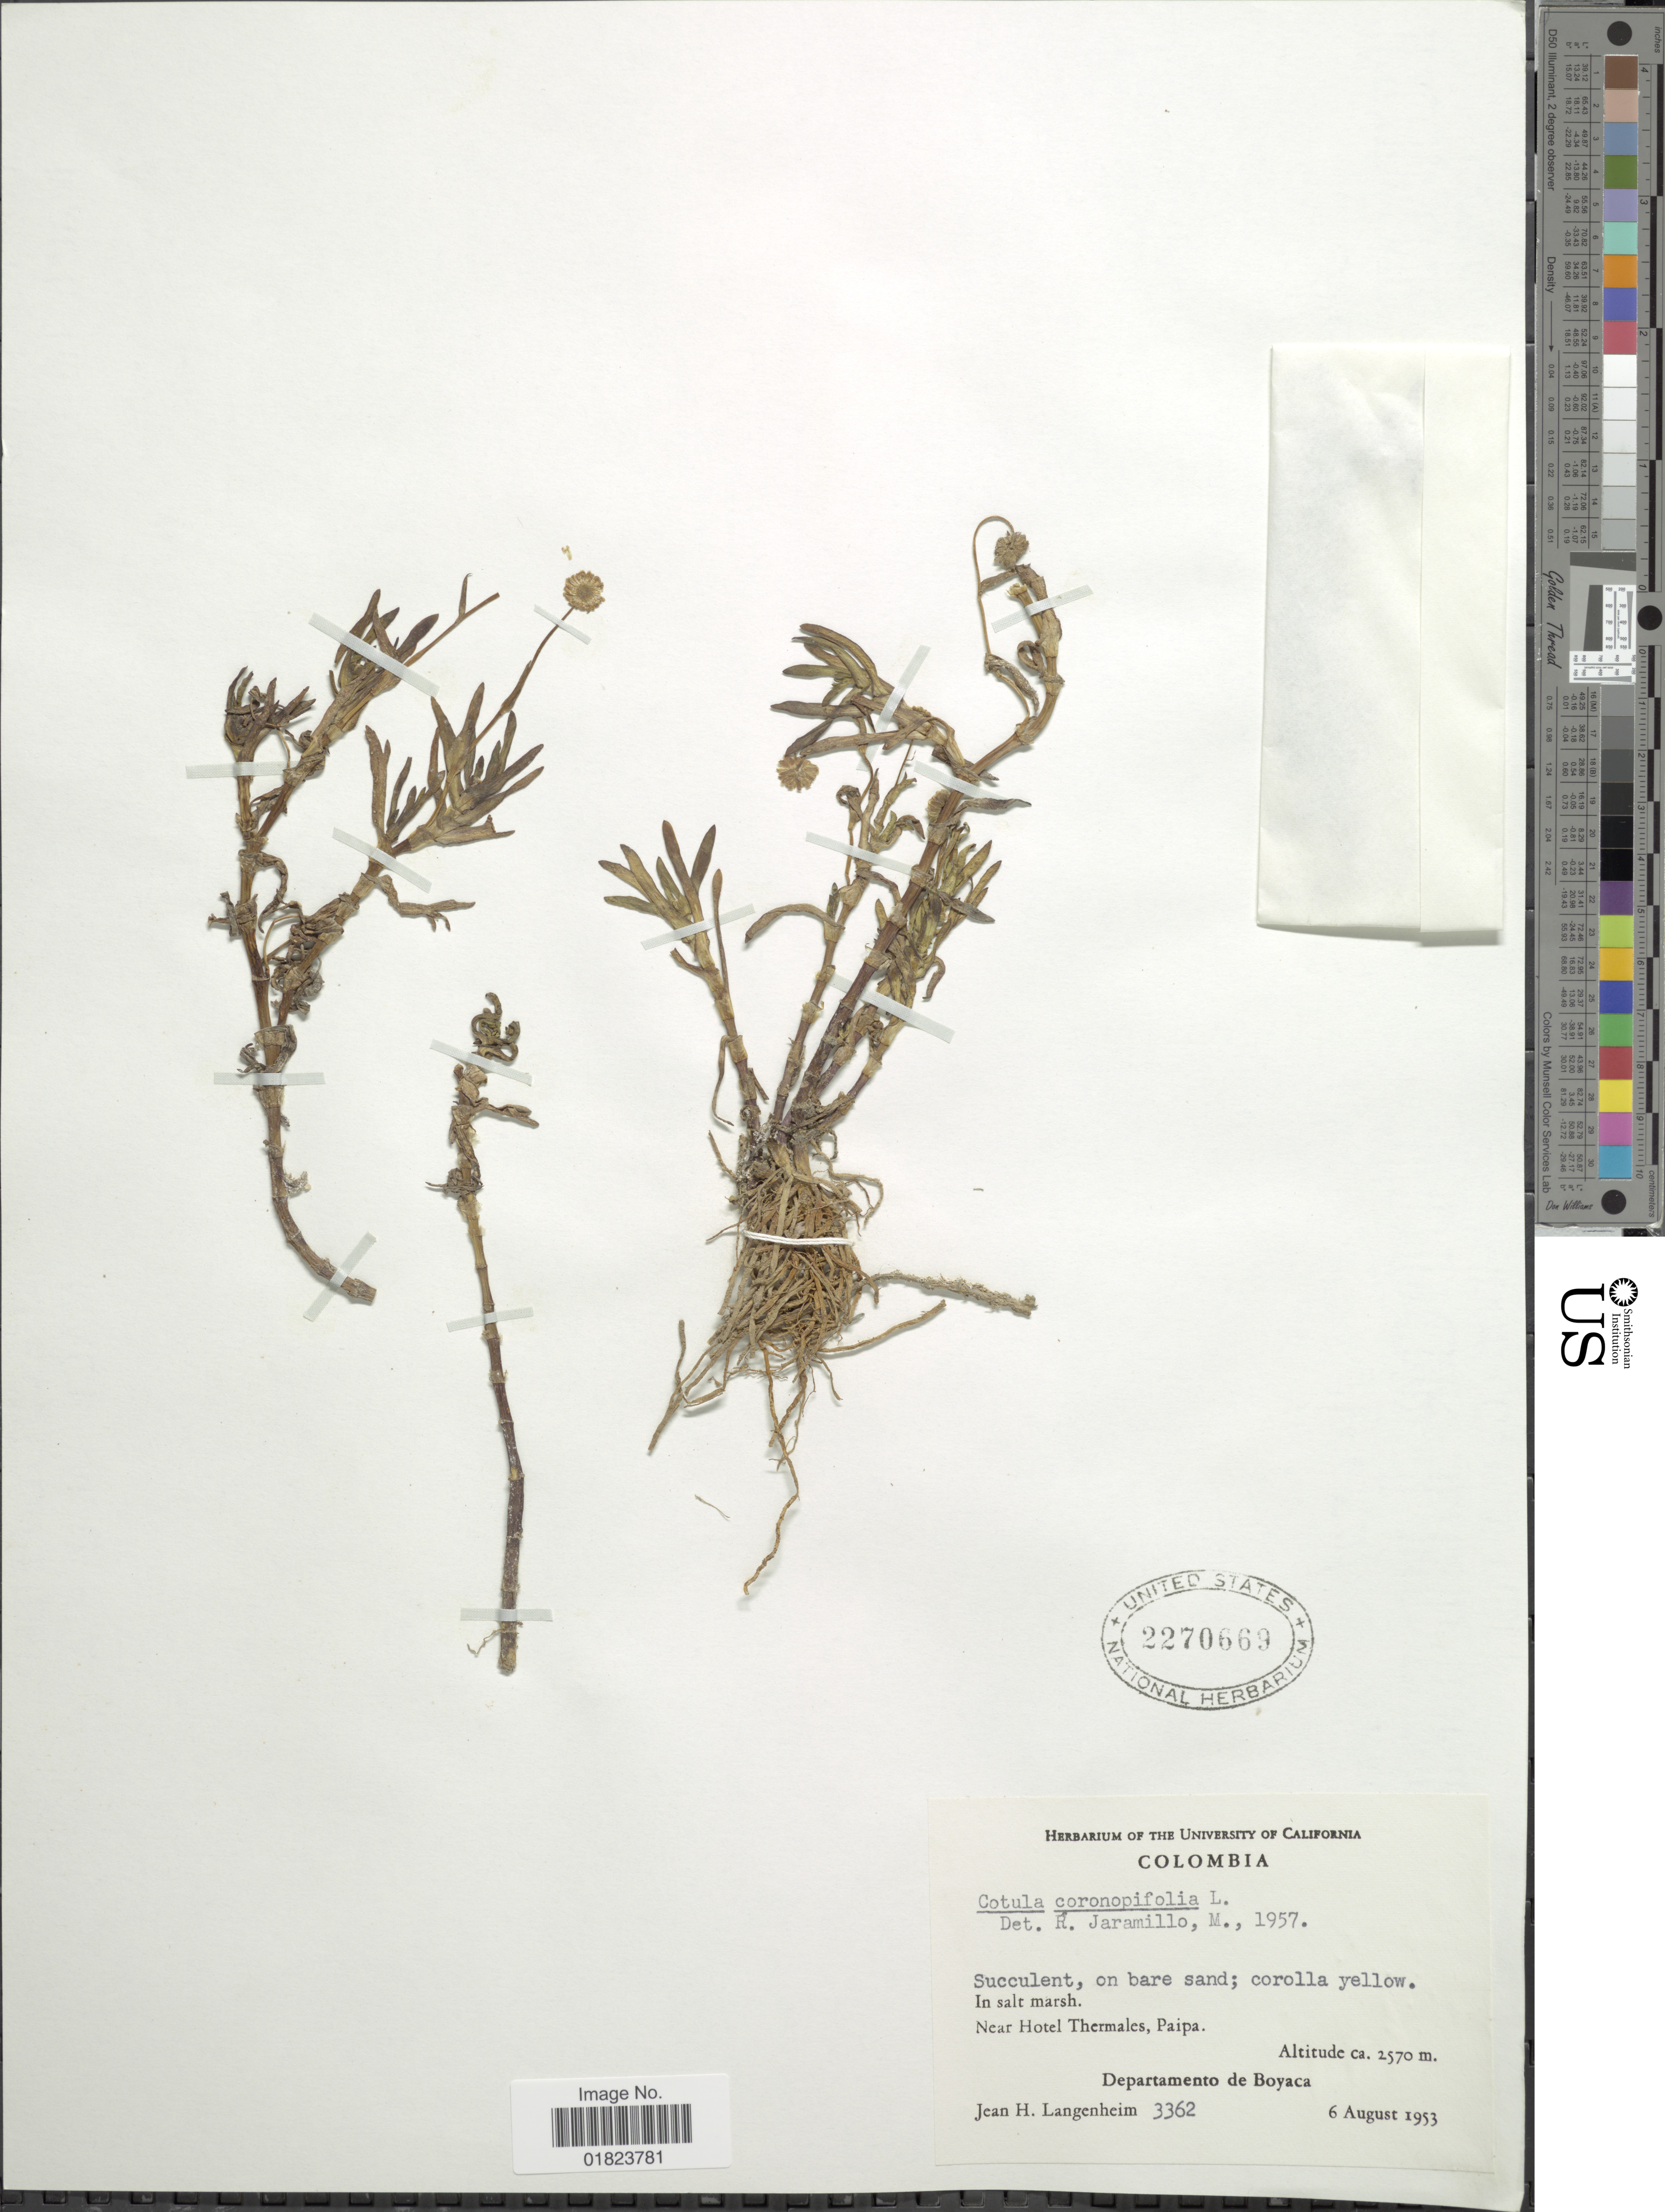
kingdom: Plantae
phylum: Tracheophyta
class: Magnoliopsida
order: Asterales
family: Asteraceae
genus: Cotula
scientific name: Cotula coronopifolia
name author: L.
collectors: J. H. Langenheim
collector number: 3362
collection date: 1953-08-06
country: Colombia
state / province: Boyacá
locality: Succulent, on bare sand, in salt marsh, Near Hotel Thermales, Paipa.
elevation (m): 2570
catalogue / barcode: US 2270669